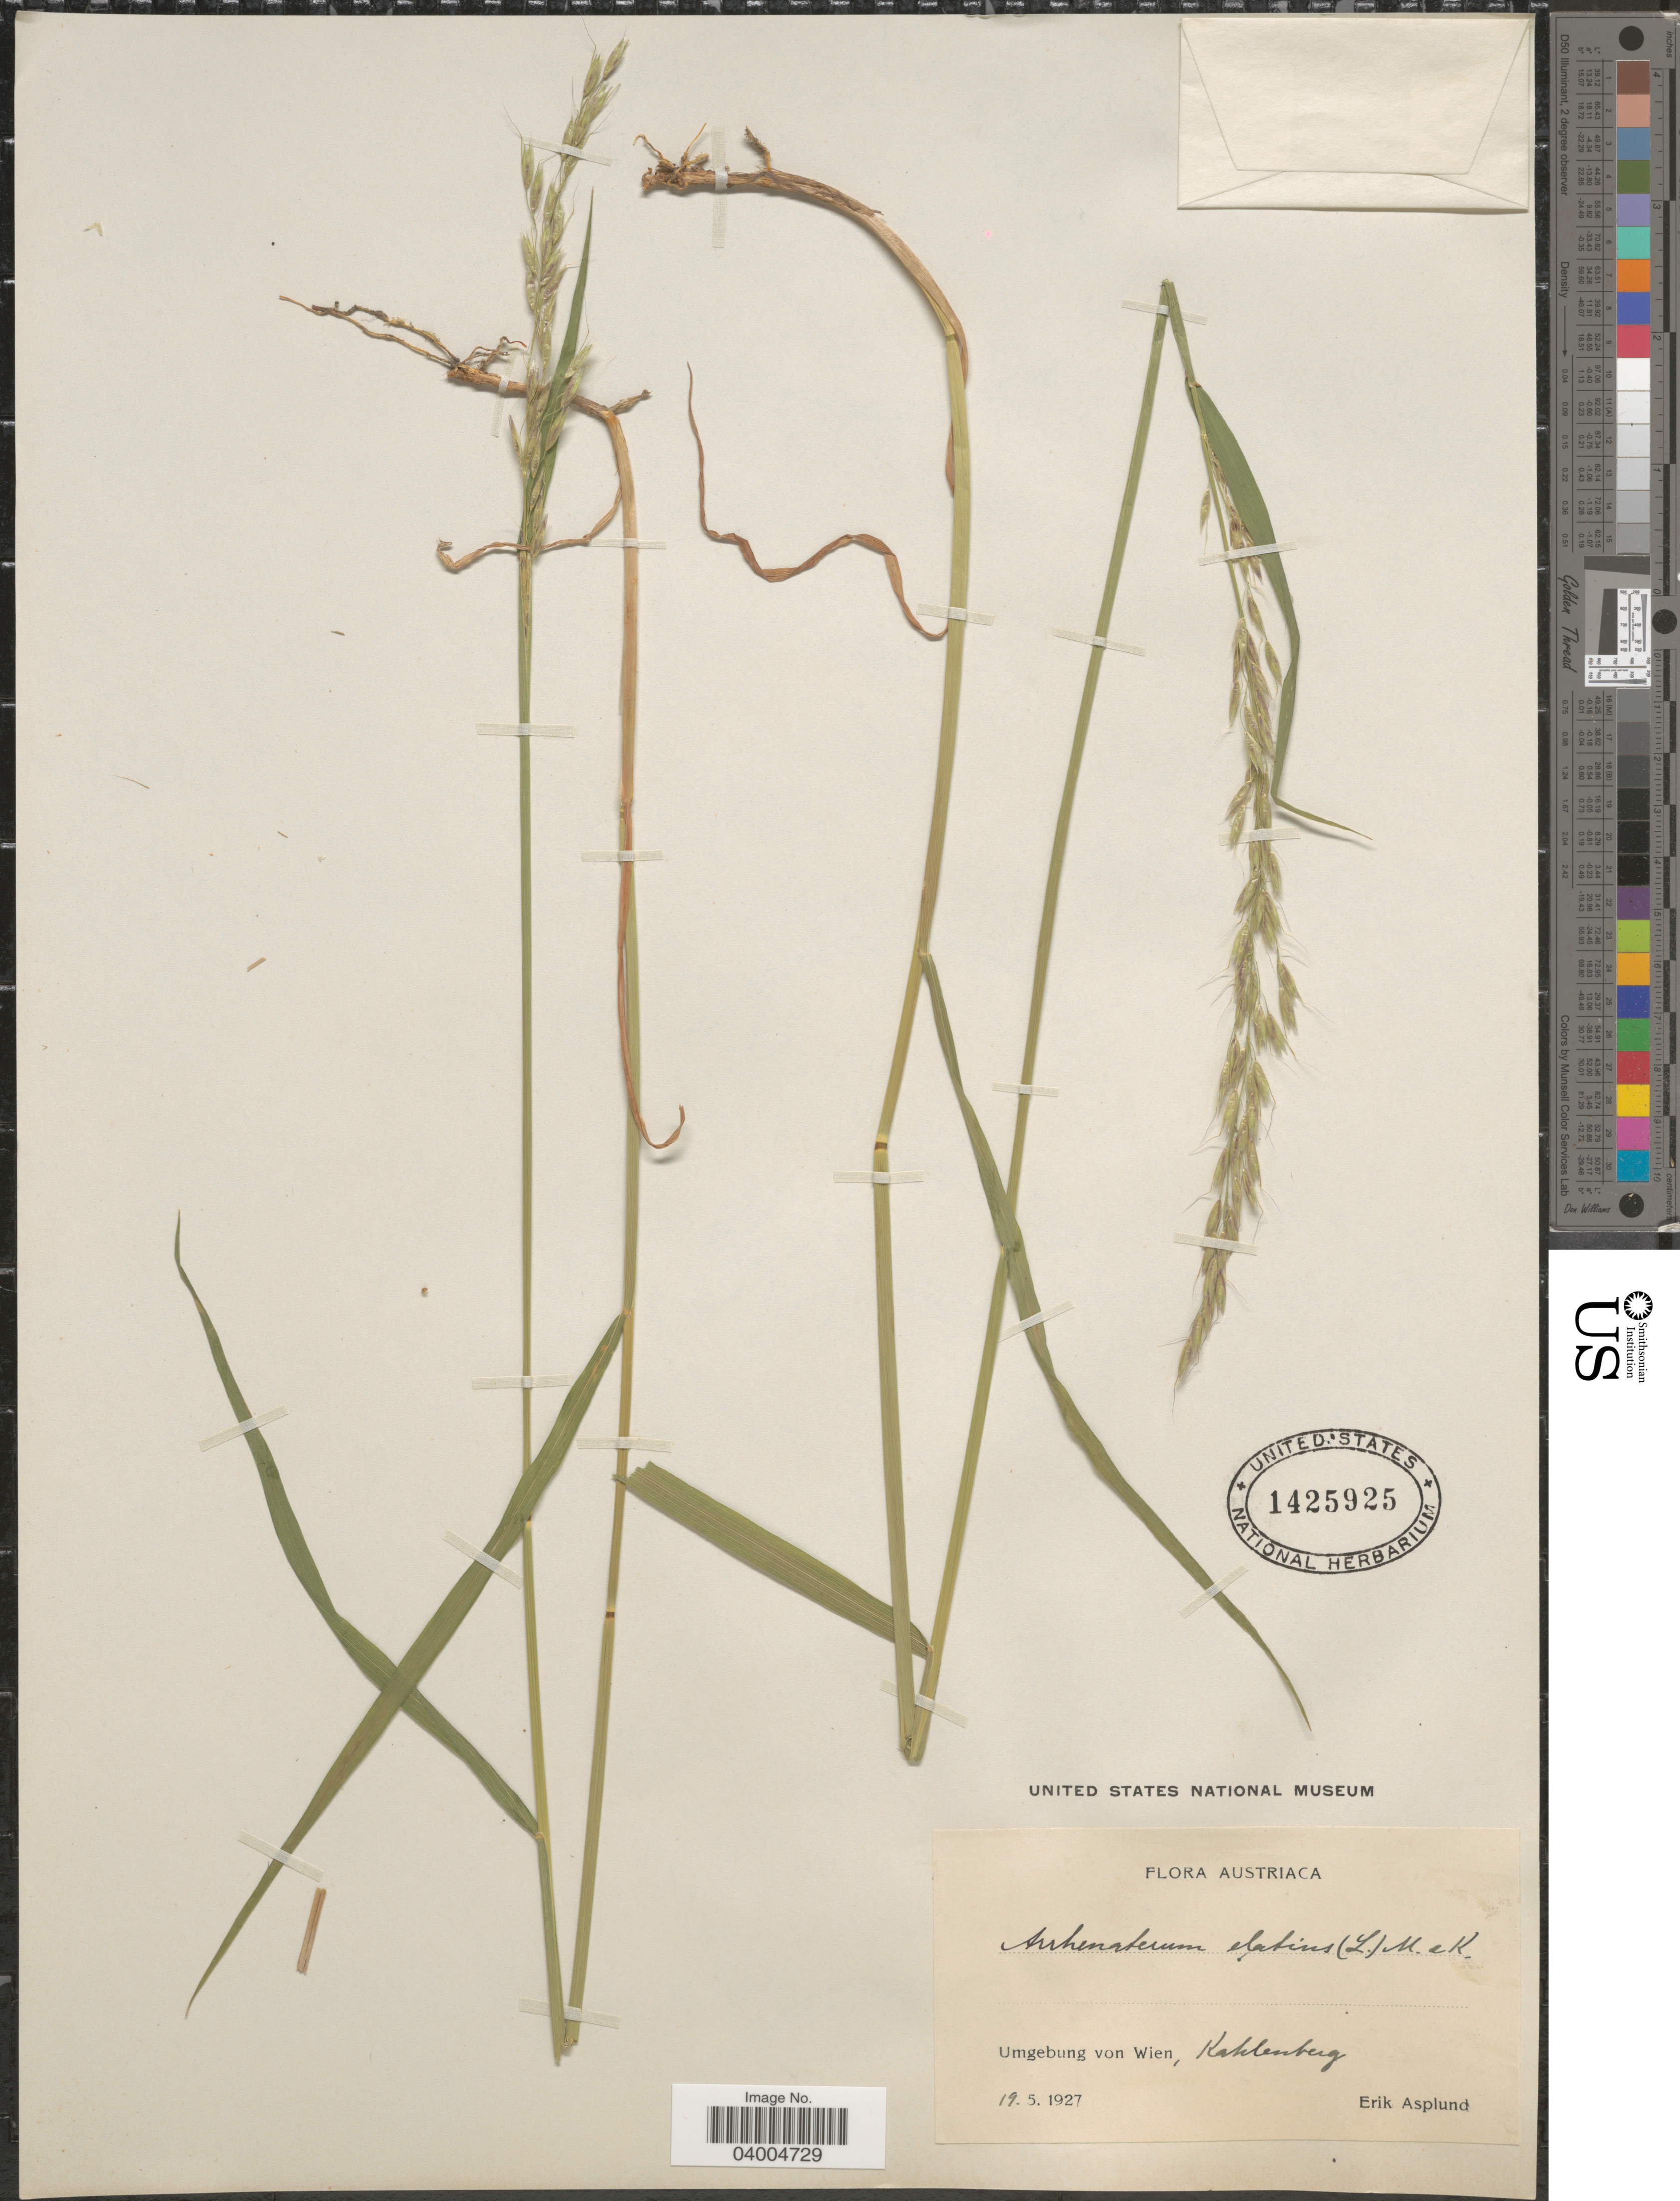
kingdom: Plantae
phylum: Tracheophyta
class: Liliopsida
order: Poales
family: Poaceae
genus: Arrhenatherum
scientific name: Arrhenatherum elatius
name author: (L.) J. Presl & C. Presl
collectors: E. Asplund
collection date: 1927-05-19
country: Austria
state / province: Wien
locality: Umgebung von Wien, Kahlenberg.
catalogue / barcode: US 1425925